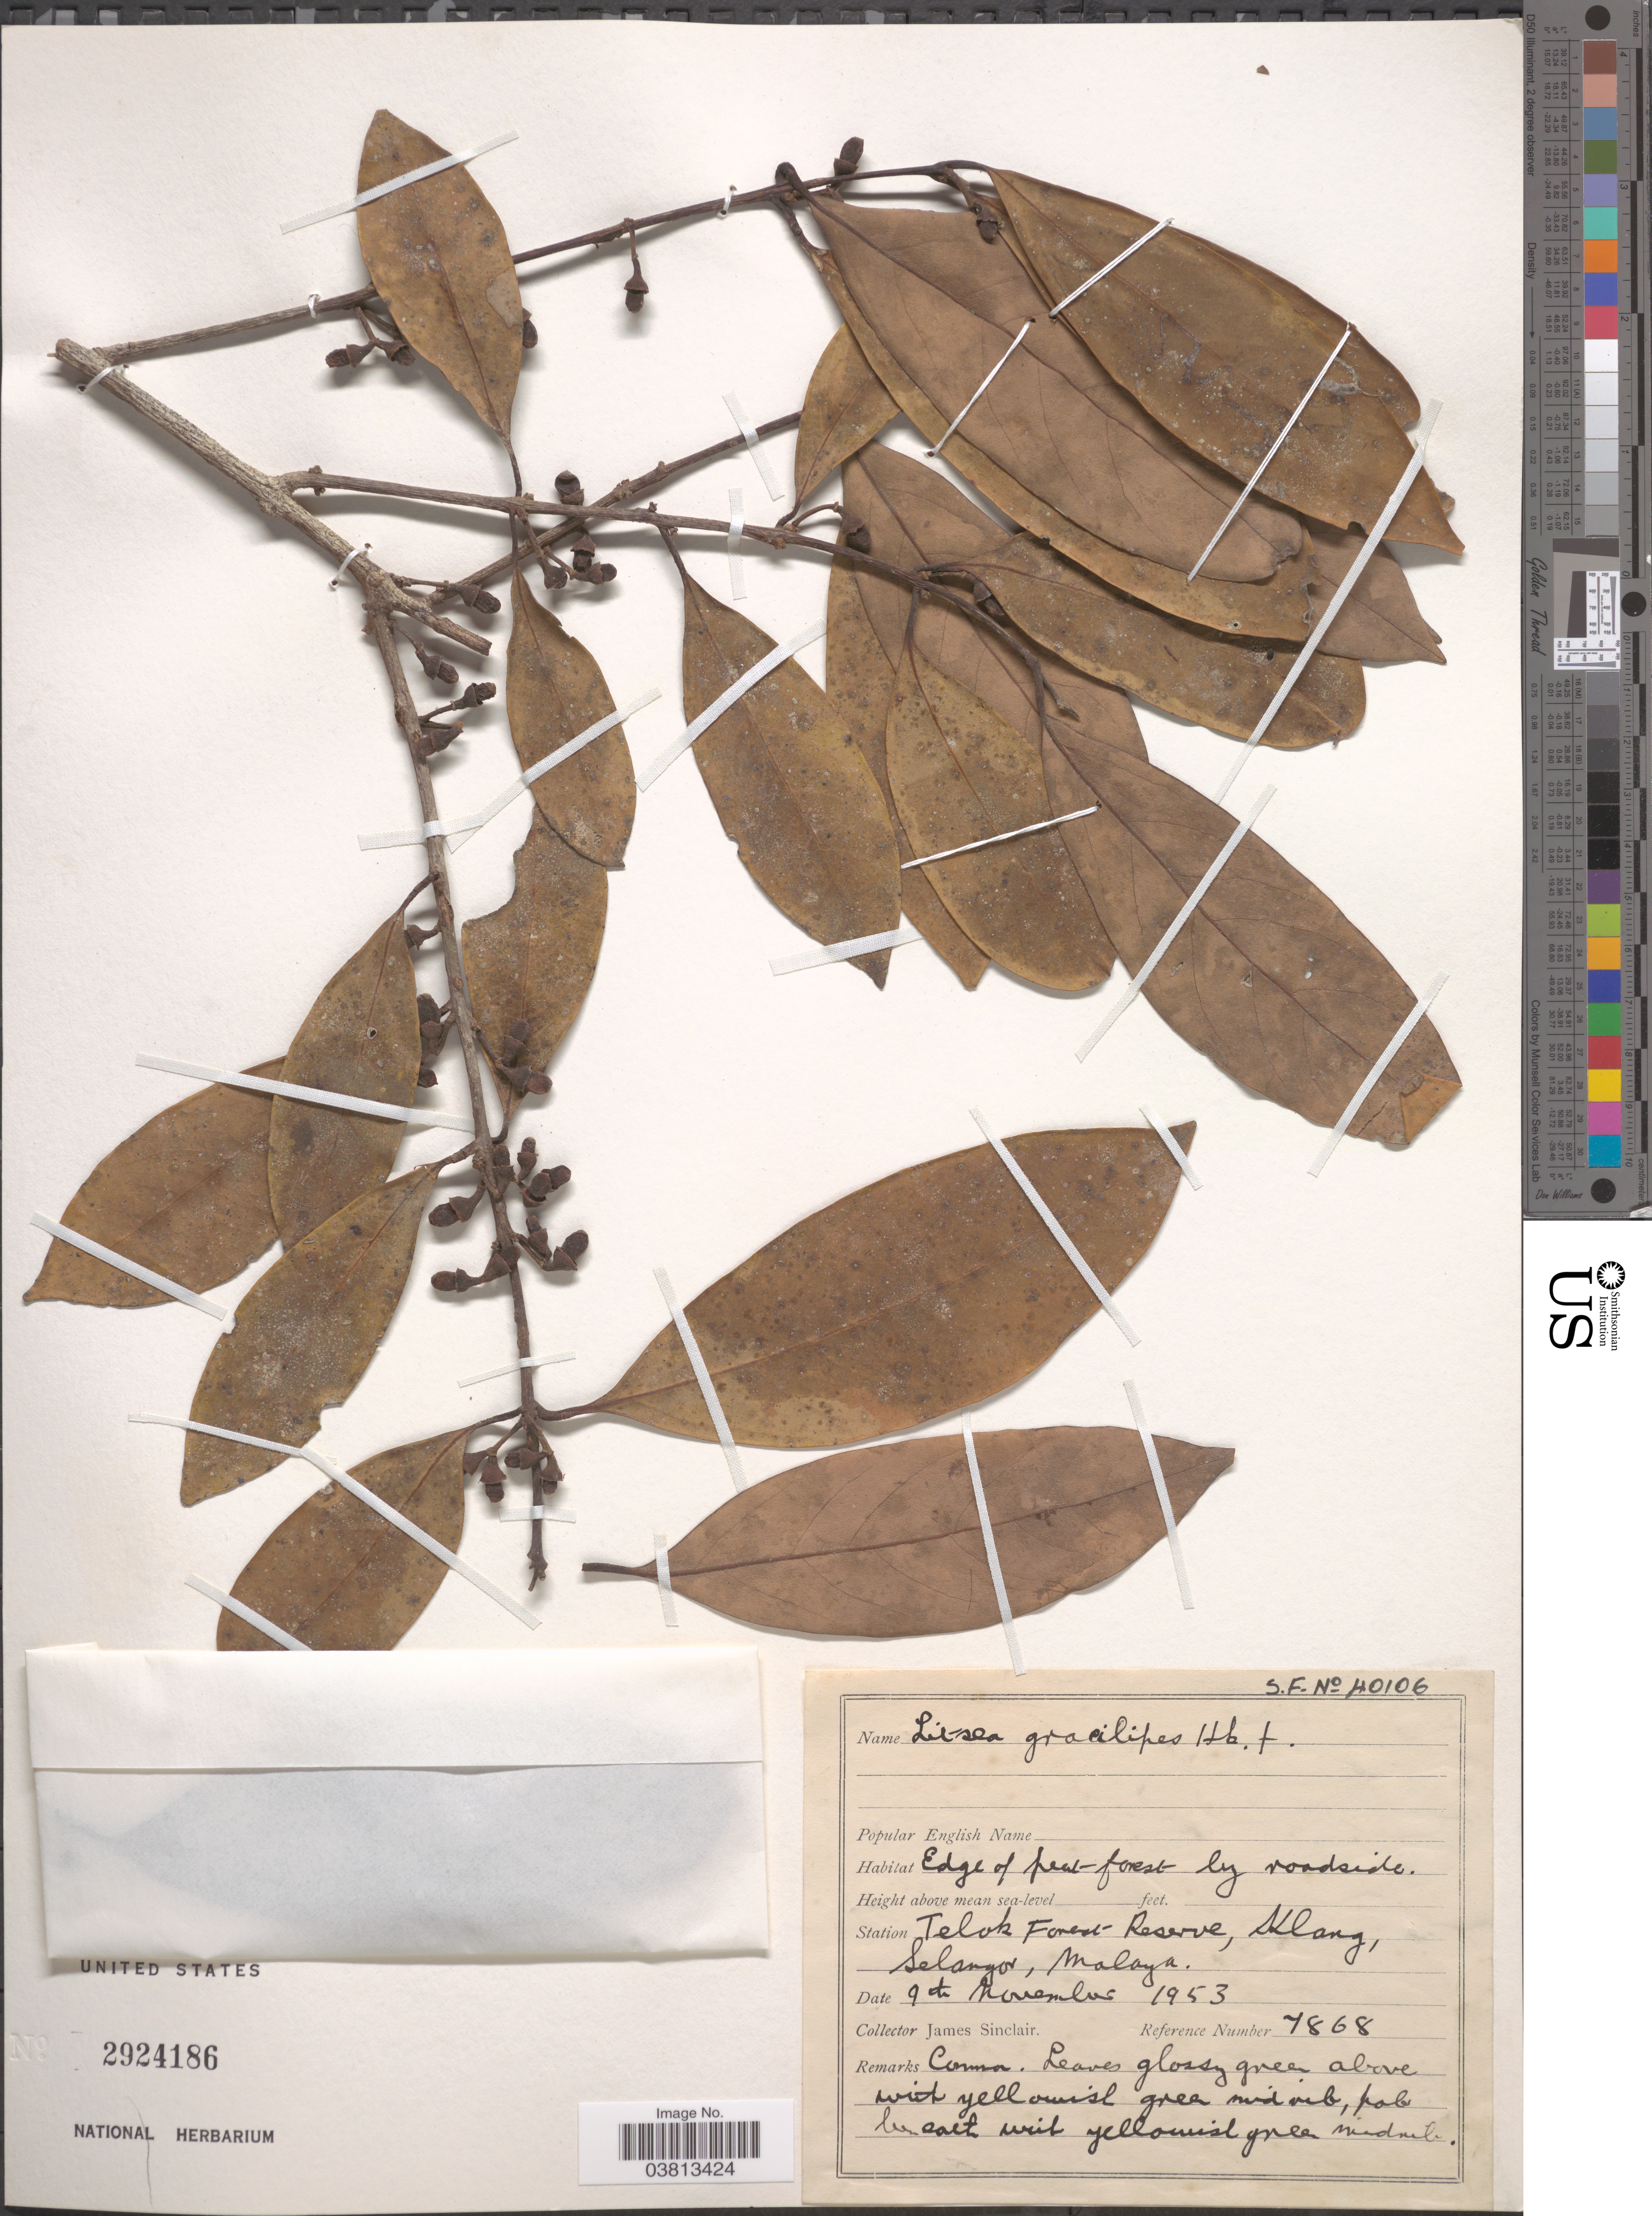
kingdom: Plantae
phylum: Tracheophyta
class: Magnoliopsida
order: Laurales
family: Lauraceae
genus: Litsea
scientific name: Litsea gracilipes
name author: Hemsl.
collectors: J. Sinclair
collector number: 7868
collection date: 1953-11-09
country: Malaysia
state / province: Selangor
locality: Edge of peat forest by roadside. Station Telok Forest Reserve, Klang, Malaya.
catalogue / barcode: US 2924186